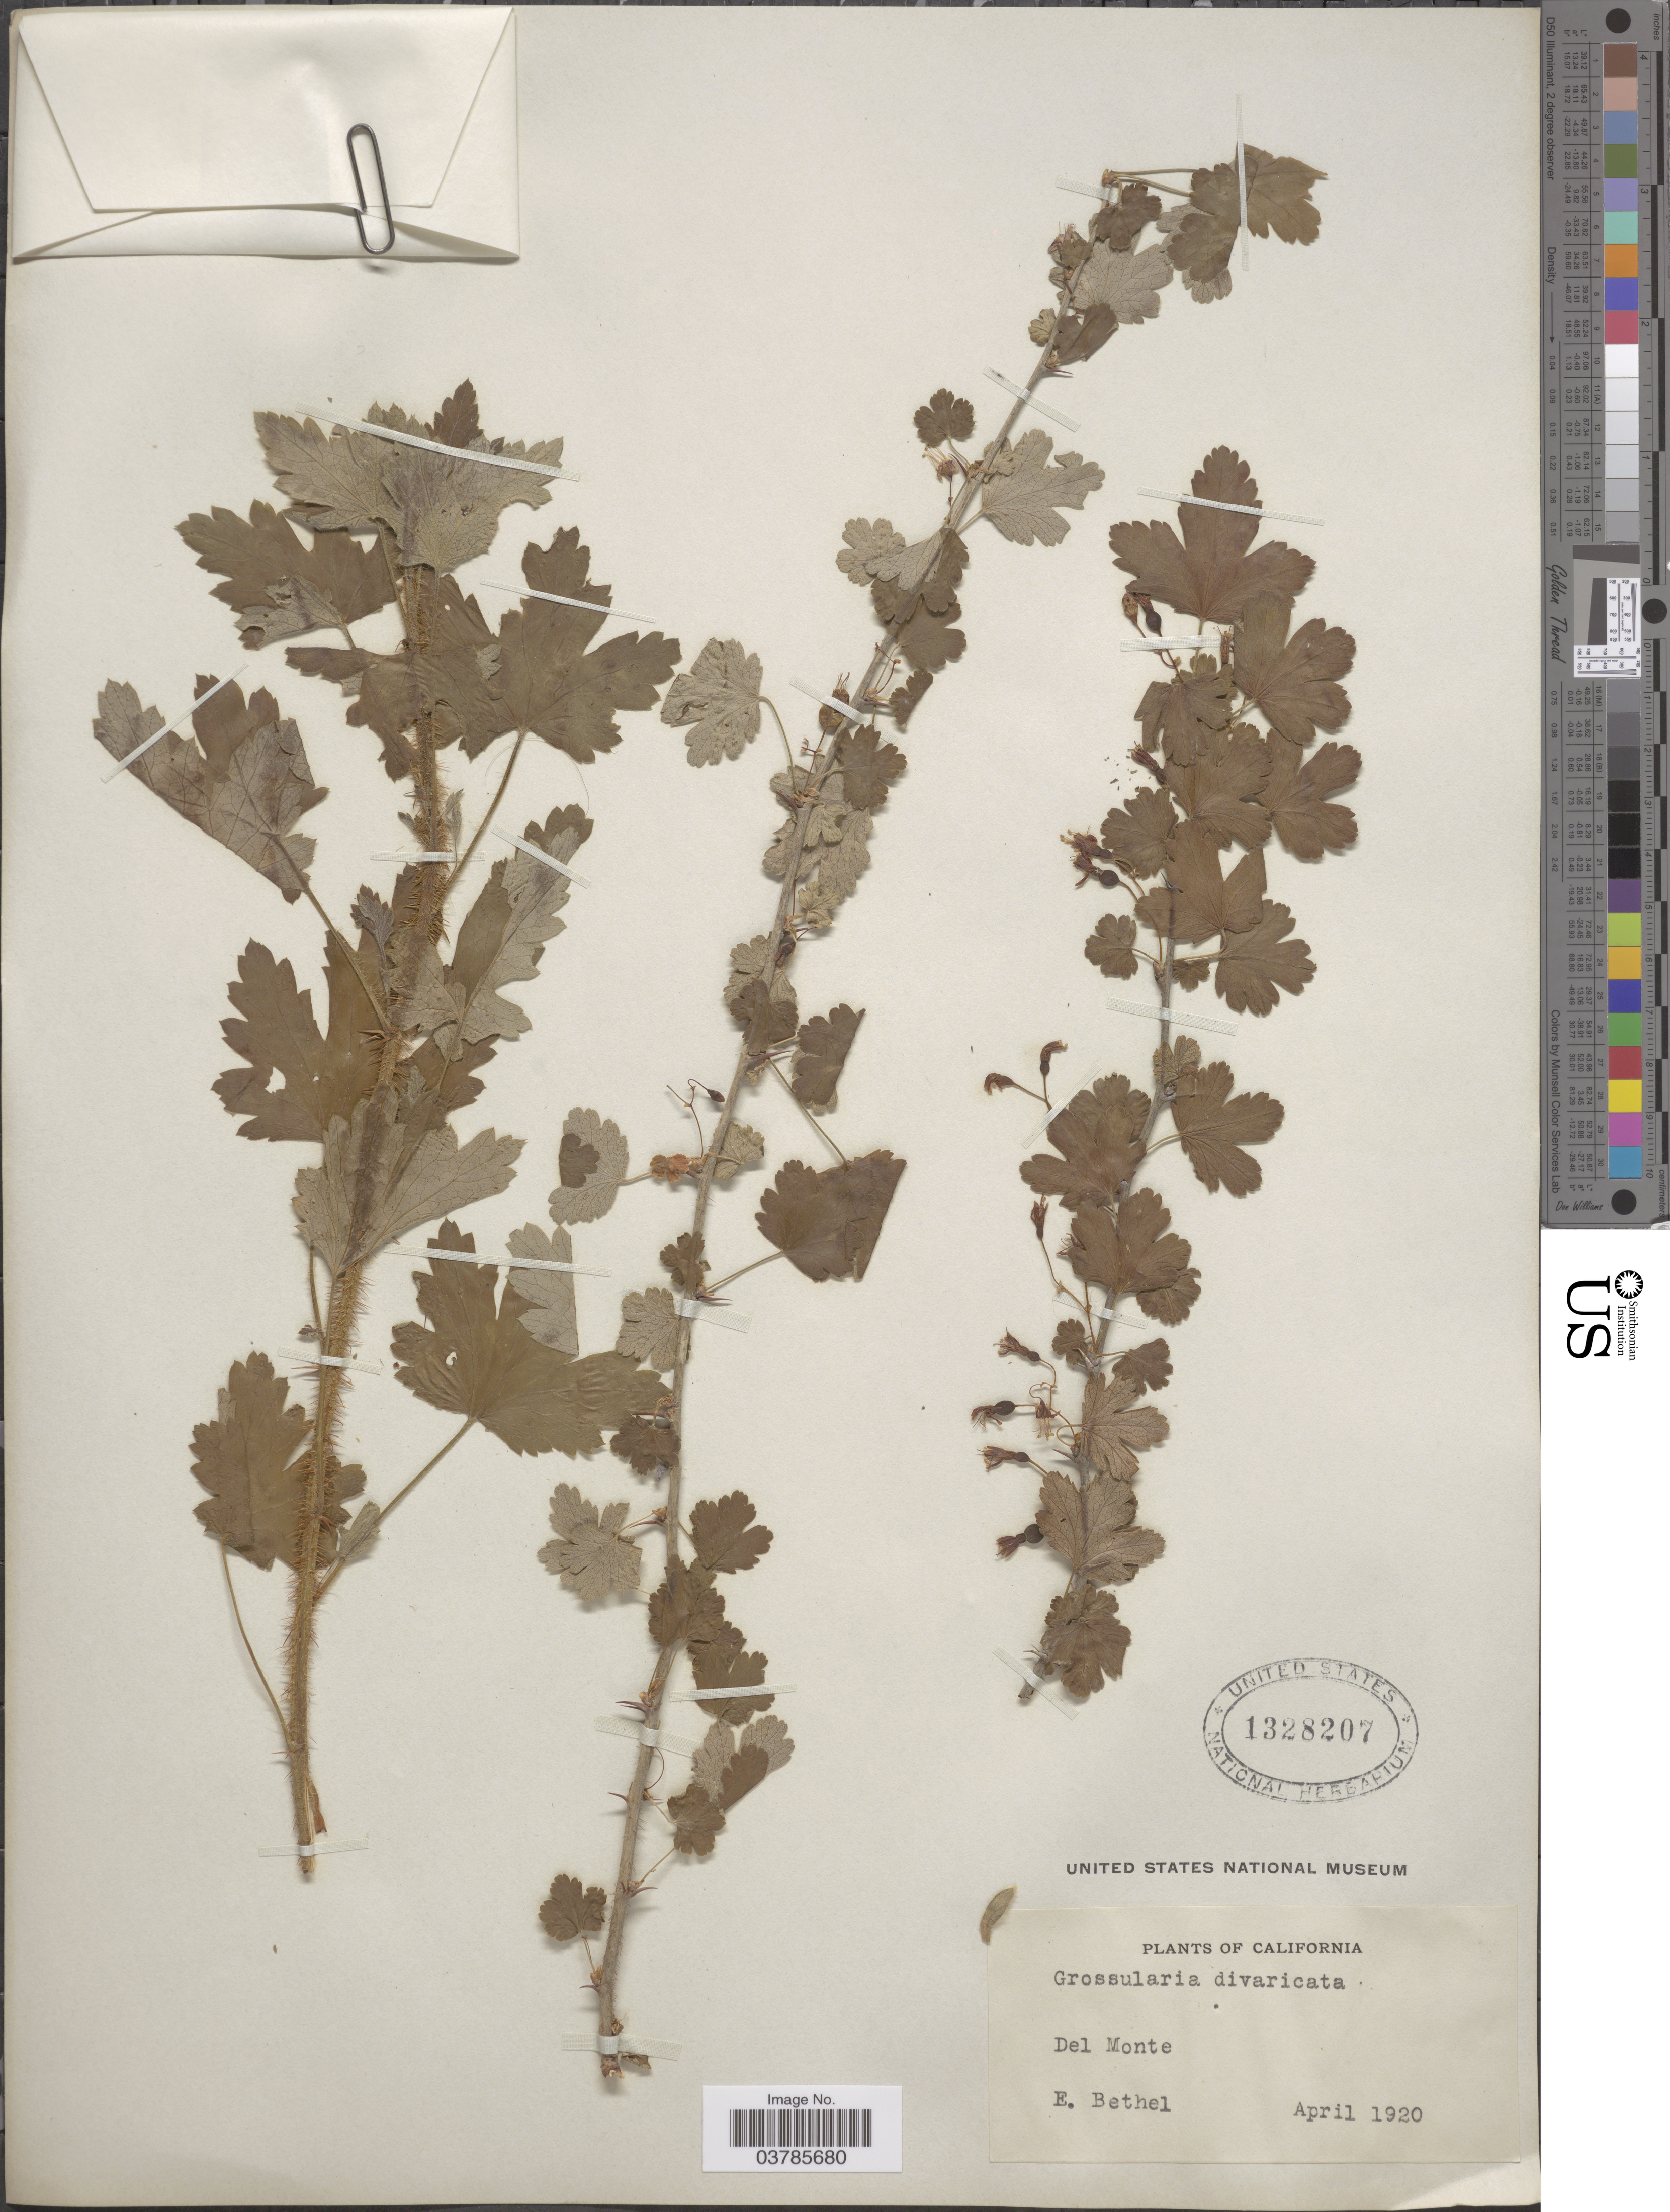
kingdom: Plantae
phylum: Tracheophyta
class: Magnoliopsida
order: Saxifragales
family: Grossulariaceae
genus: Ribes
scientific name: Ribes divaricatum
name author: Douglas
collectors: E. Bethel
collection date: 1920-04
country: United States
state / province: California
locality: Del Monte.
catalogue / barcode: US 1328207